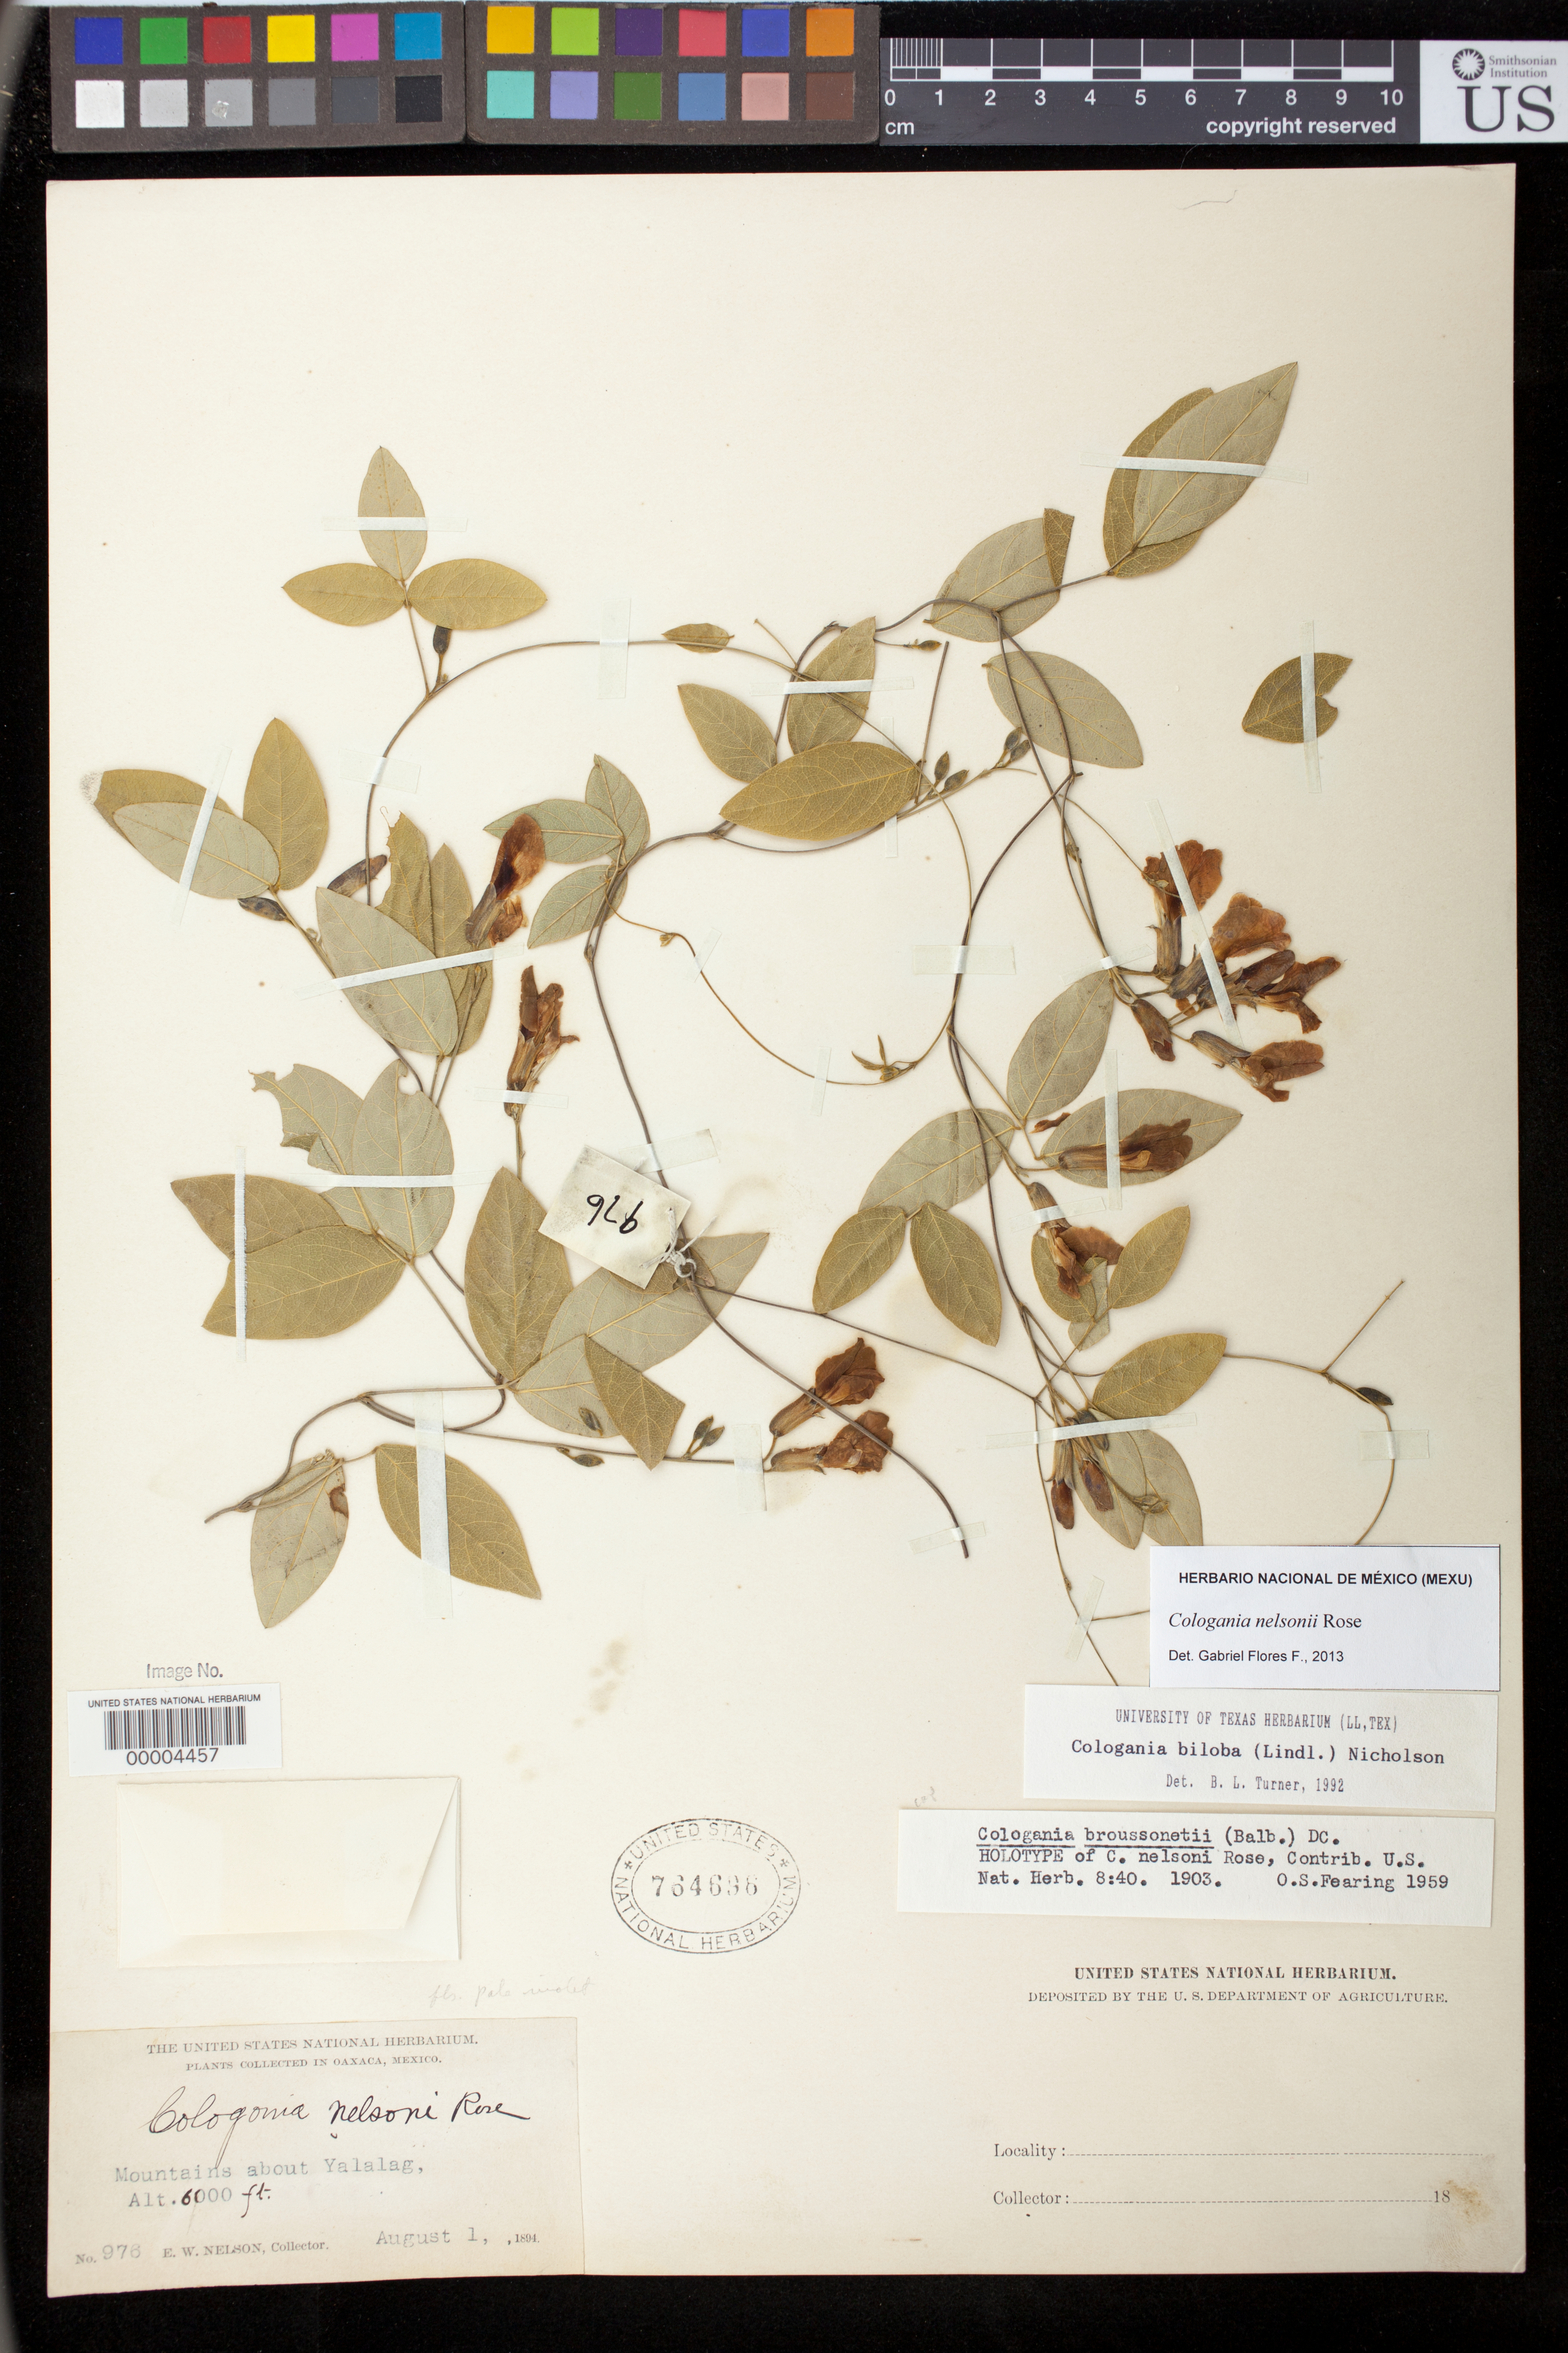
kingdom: Plantae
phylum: Tracheophyta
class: Magnoliopsida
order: Fabales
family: Fabaceae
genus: Cologania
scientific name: Cologania nelsonii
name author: Rose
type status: Holotype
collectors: E. W. Nelson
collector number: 976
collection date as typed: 01 Aug 1894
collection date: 1894-08-01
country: Mexico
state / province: Oaxaca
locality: Mtns. near Yalalag.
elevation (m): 1800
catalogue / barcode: US 764696